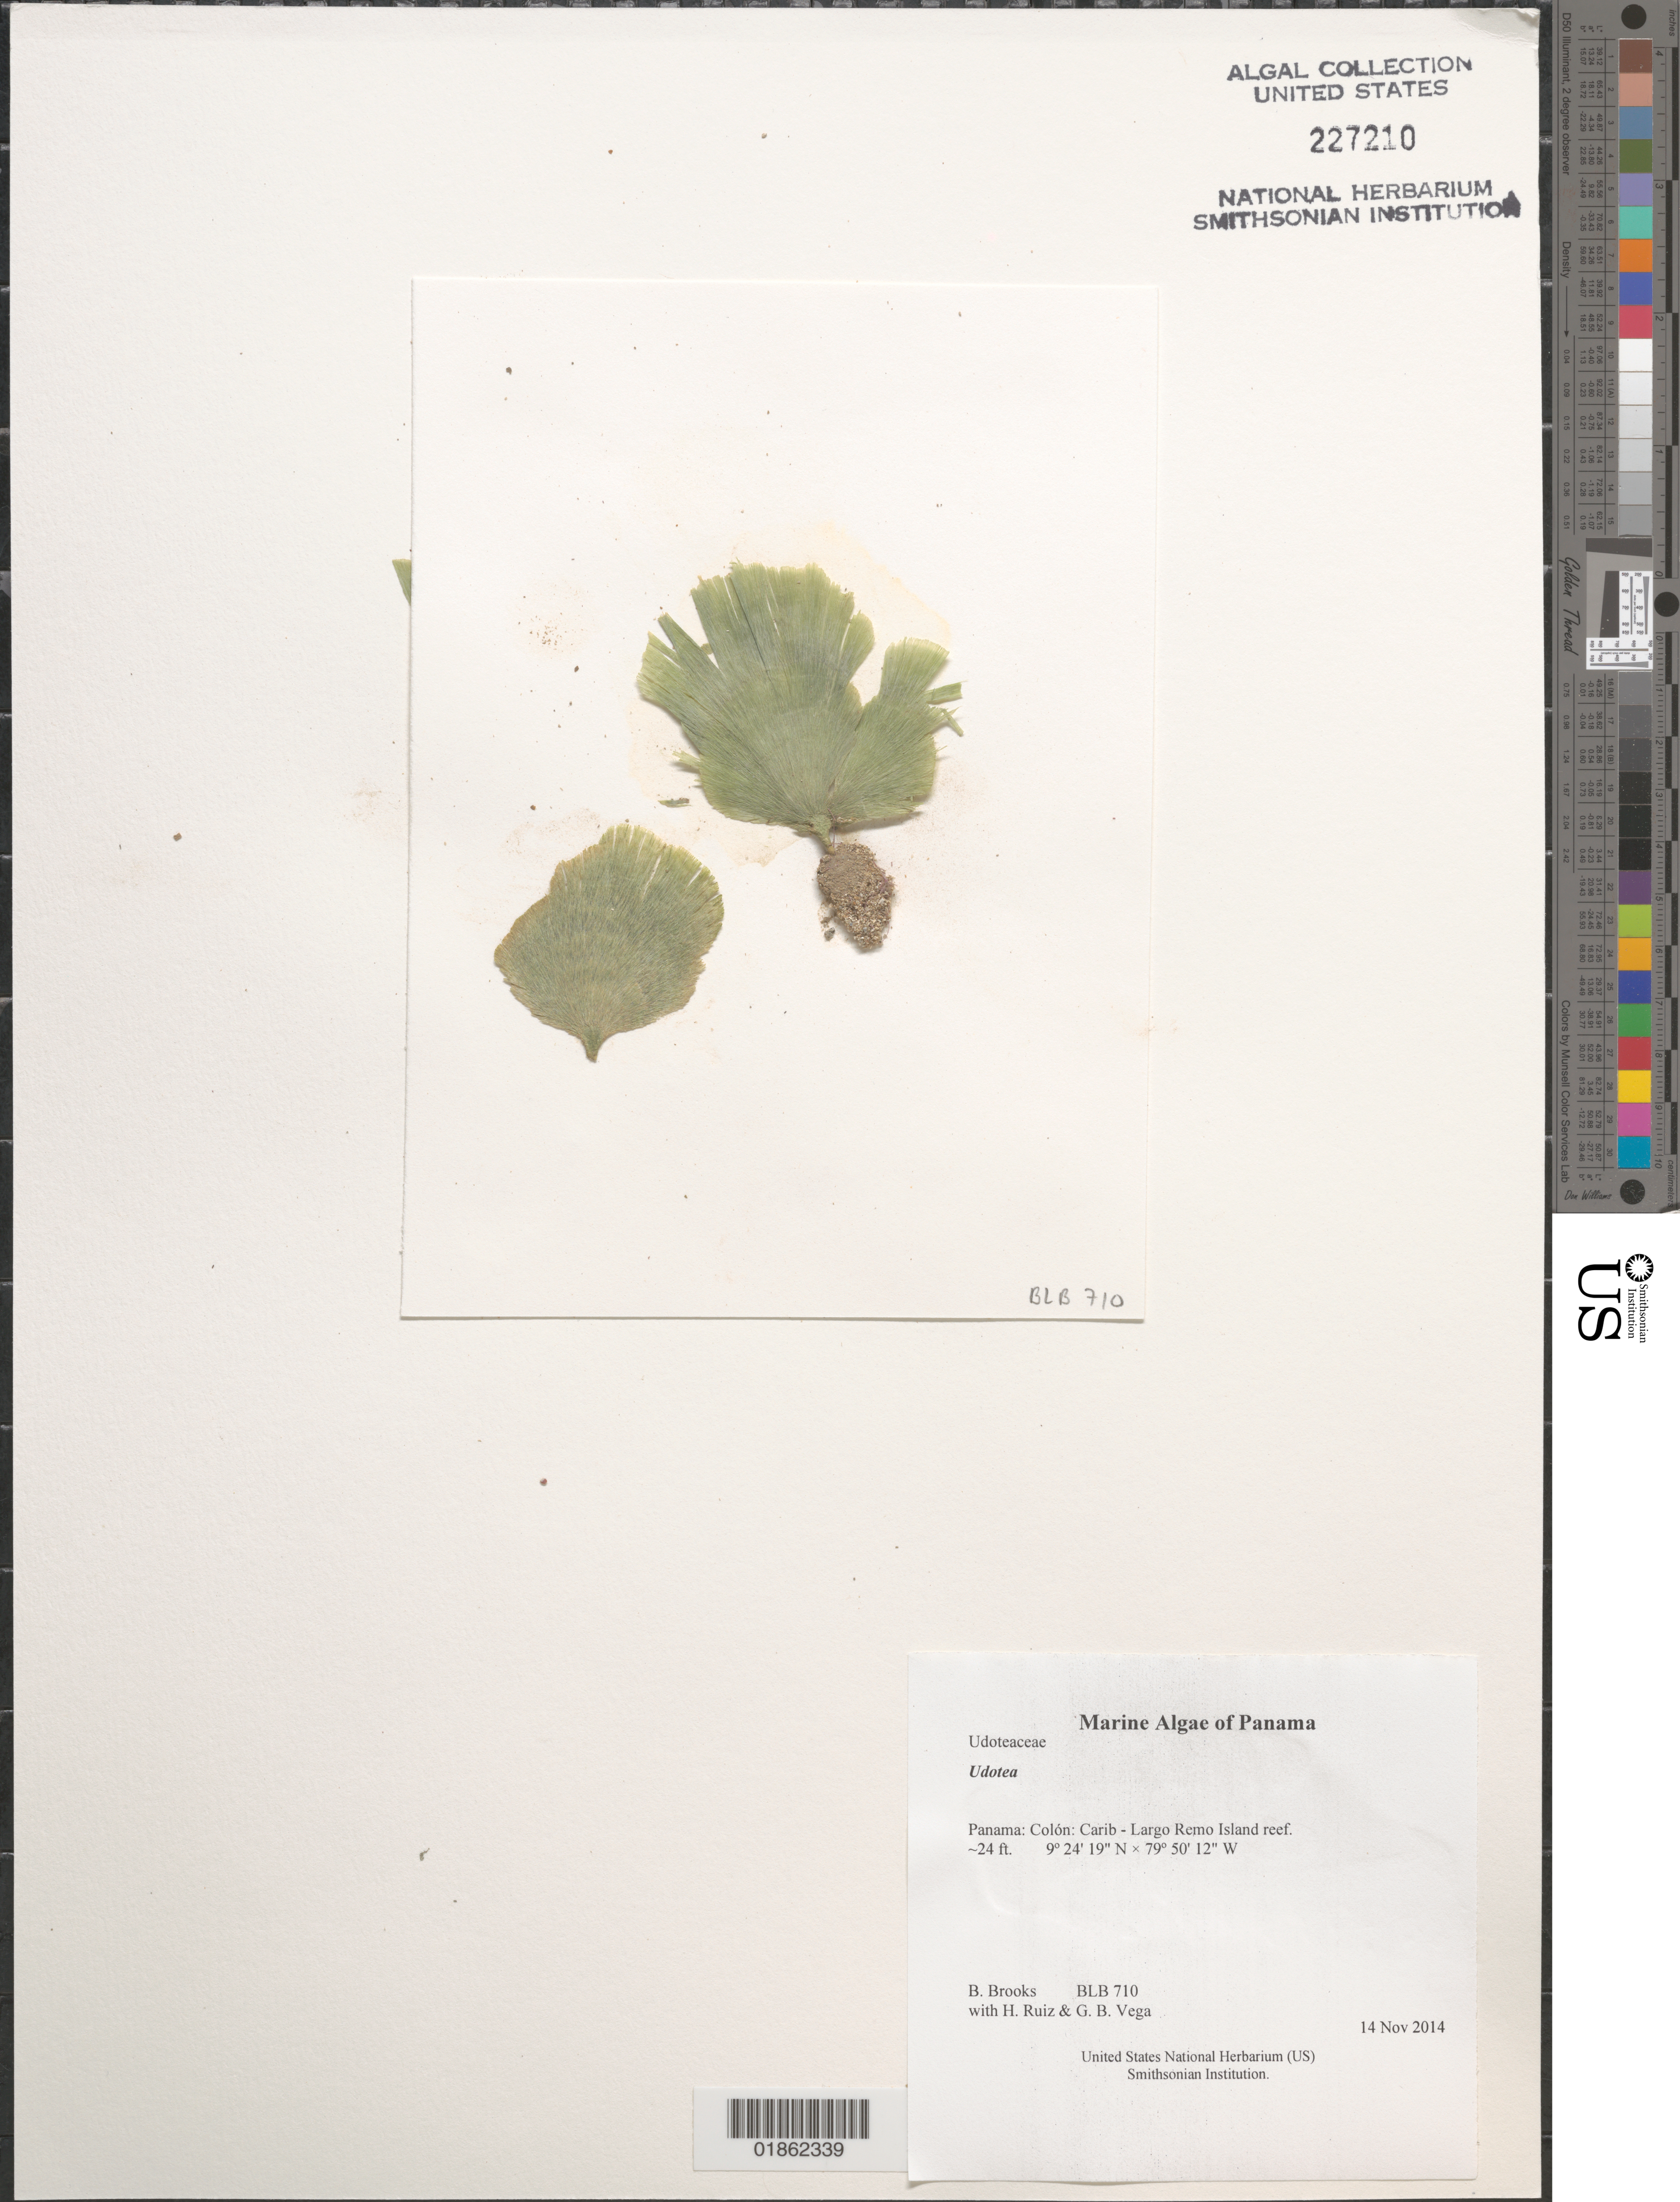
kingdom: Plantae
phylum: Chlorophyta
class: Ulvophyceae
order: Bryopsidales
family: Udoteaceae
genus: Udotea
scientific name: Udotea sp.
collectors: B. Brooks, H. Ruiz & G. B. Vega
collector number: BLB 710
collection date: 2014-11-14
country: Panama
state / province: Colón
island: Largo Remo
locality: Carib - Largo Remo Island reef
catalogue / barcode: US 227210